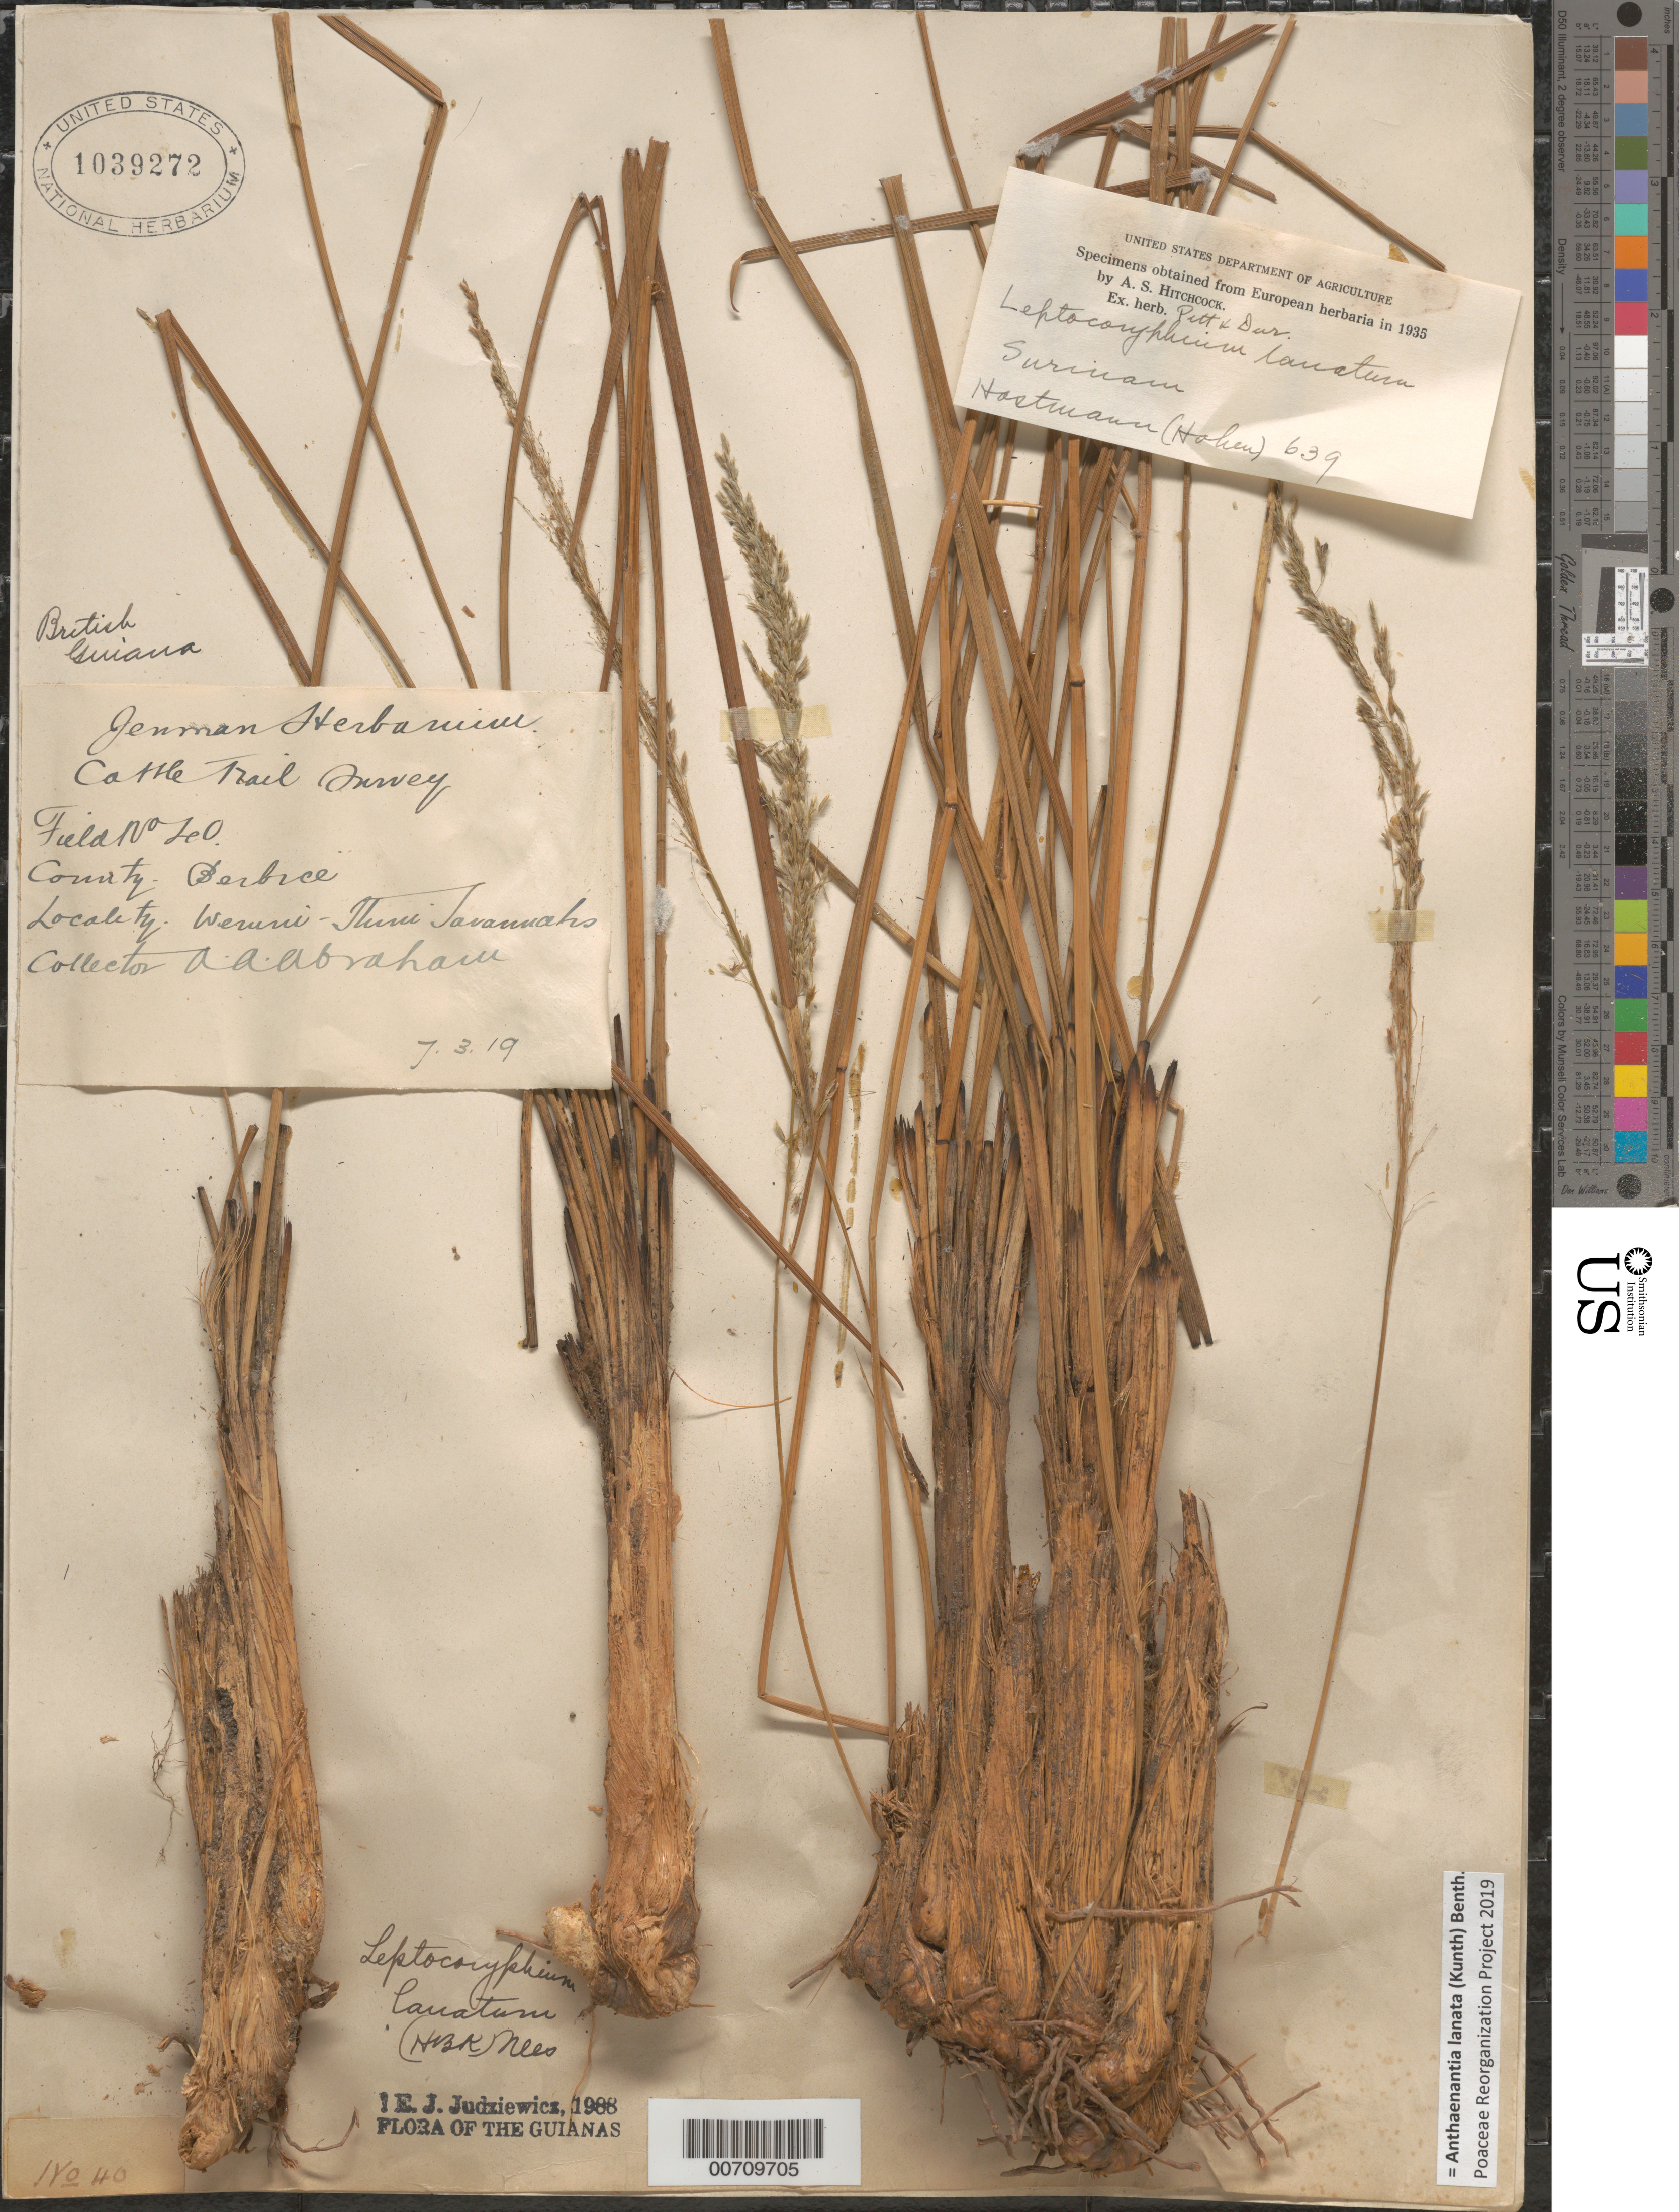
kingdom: Plantae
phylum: Tracheophyta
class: Liliopsida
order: Poales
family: Poaceae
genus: Leptocoryphium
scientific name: Leptocoryphium lanatum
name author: (Kunth) Nees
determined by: Judziewicz, E. J.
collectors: A. A. Abraham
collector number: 40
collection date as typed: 7-Mar-19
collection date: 1919-03-07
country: Guyana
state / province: U. Demerara-Berbice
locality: Berbice; Cattle trail, Waruni-Ituni Savannas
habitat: Savanna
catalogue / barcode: US 1039272